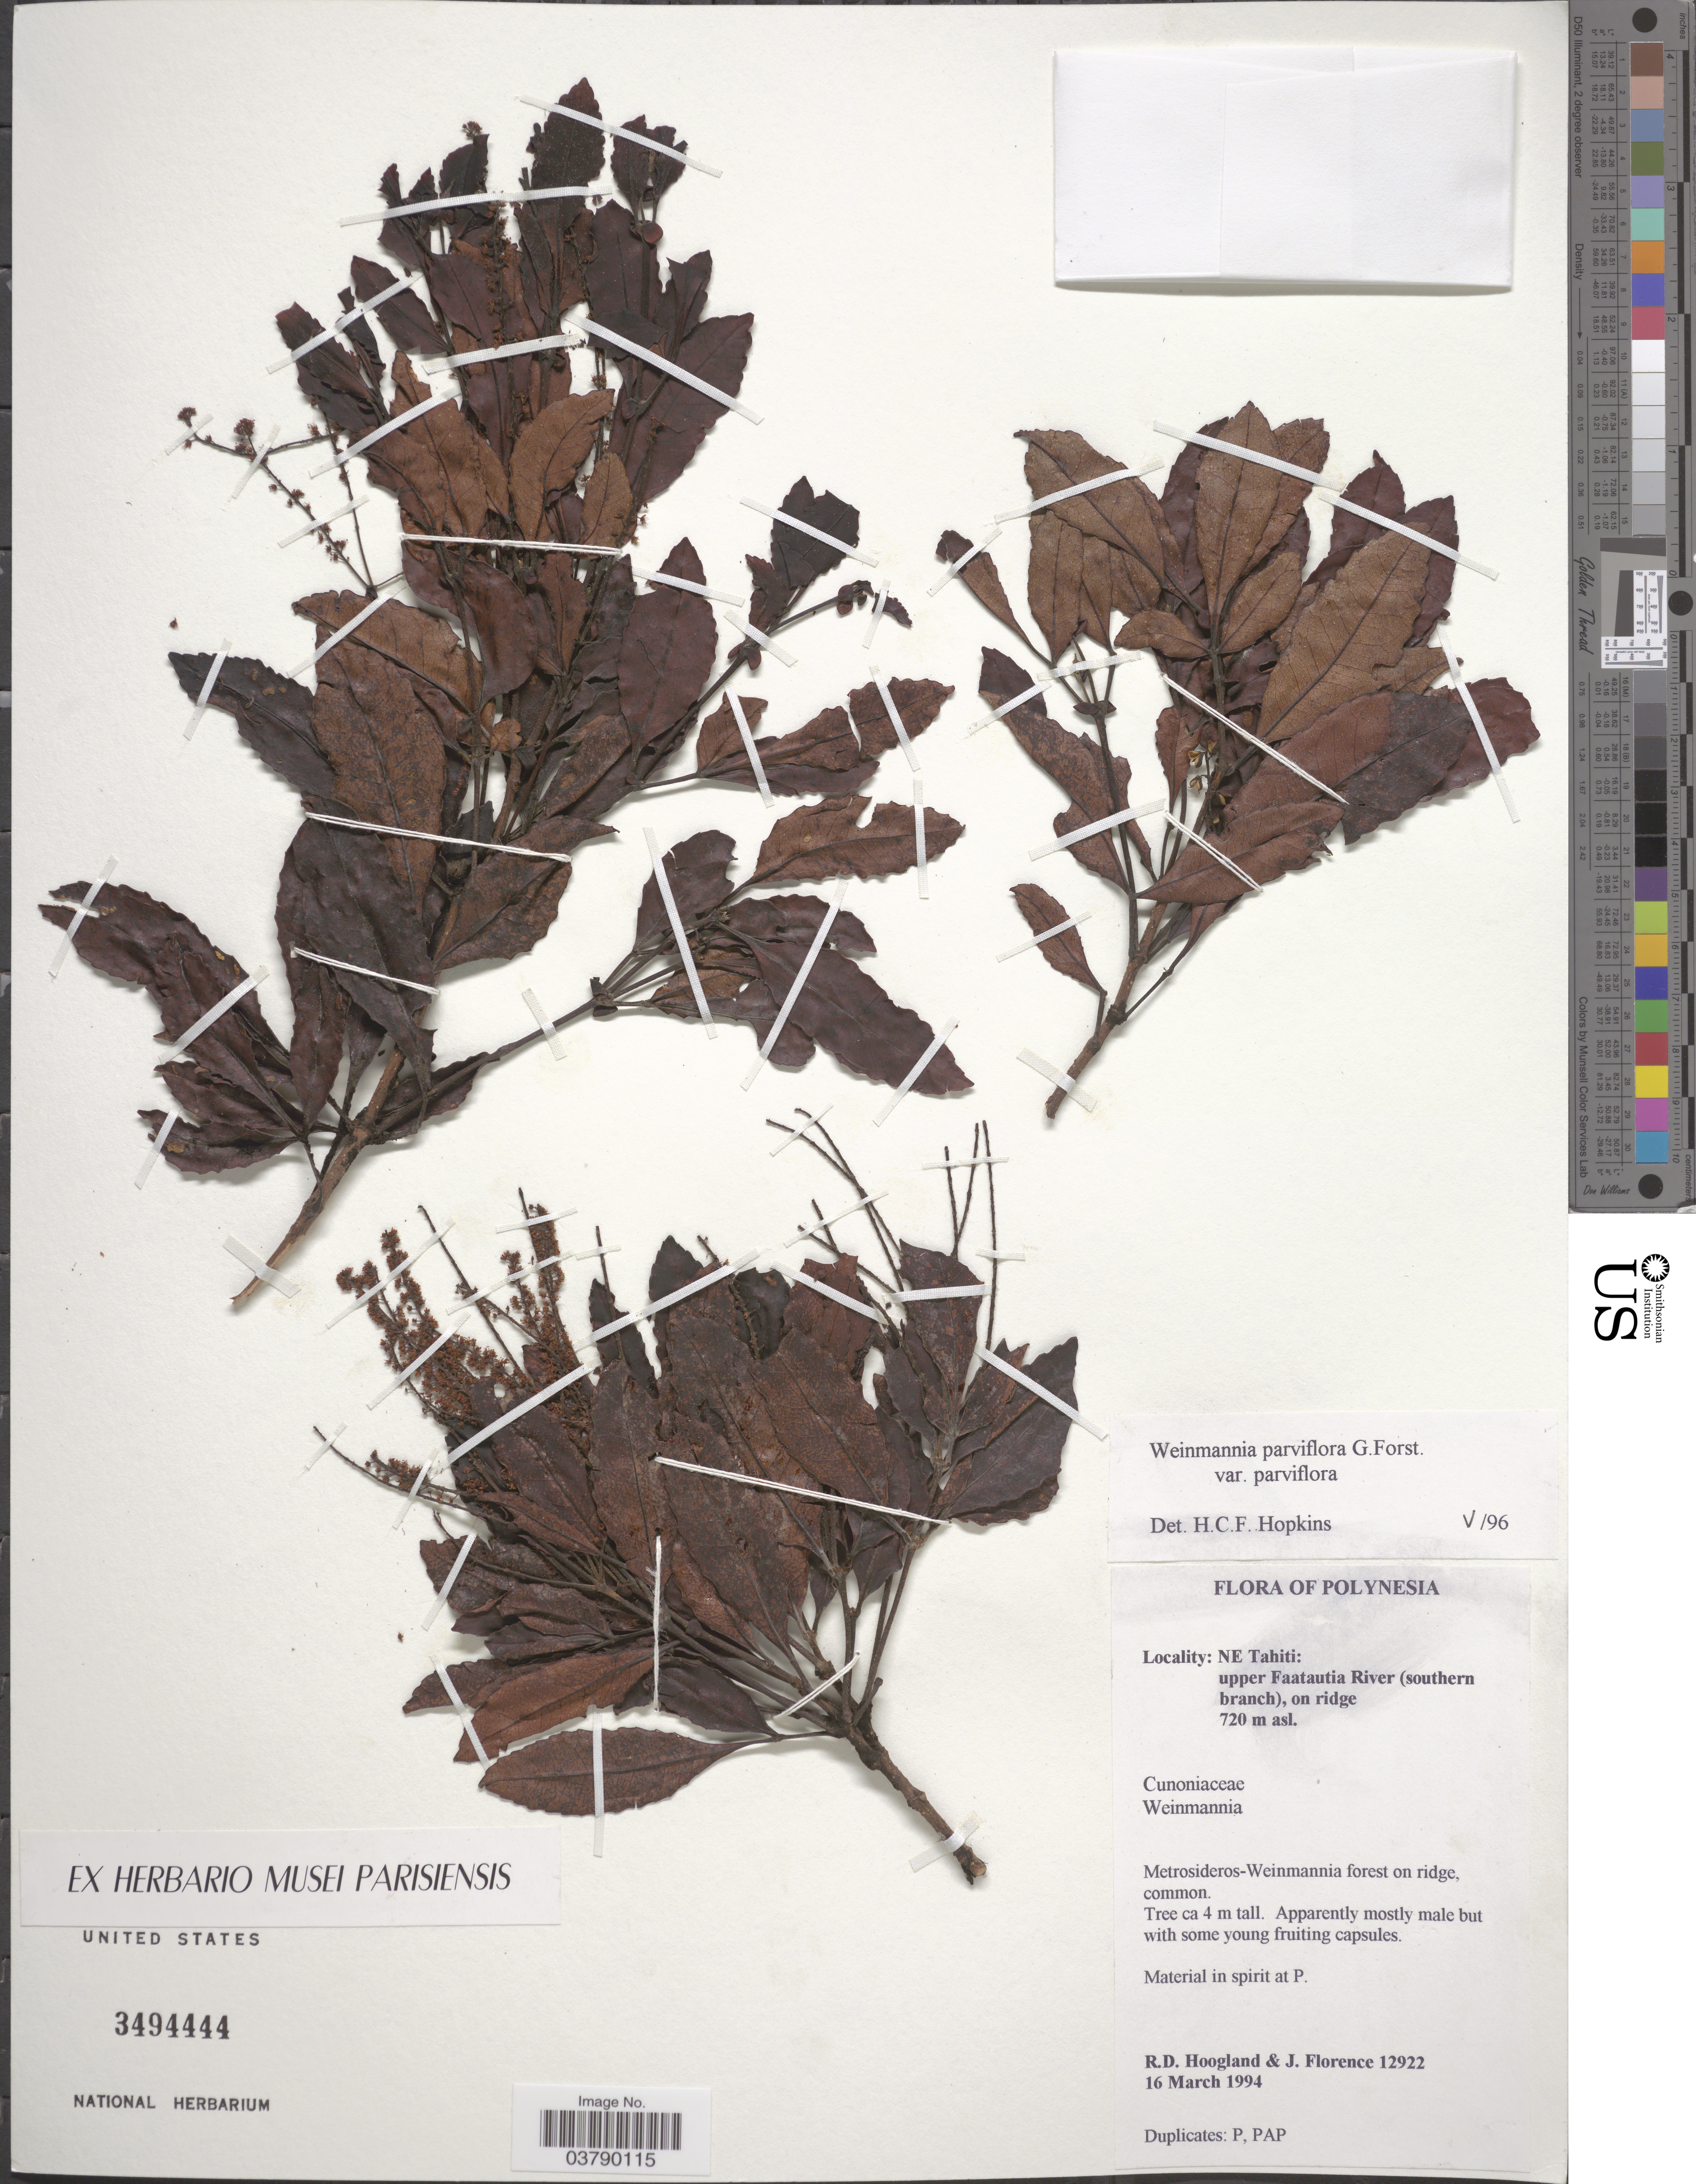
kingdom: Plantae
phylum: Tracheophyta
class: Magnoliopsida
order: Oxalidales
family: Cunoniaceae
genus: Pterophylla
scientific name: Pterophylla parviflora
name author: (G. Forst.) Pillon & H.C. Hopkins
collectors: R. D. Hoogland & J. Florence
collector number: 12922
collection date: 1994-03-16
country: French Polynesia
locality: NE Tahiti: Upper Faatautia River (southern branch).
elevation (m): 720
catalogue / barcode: US 3494444